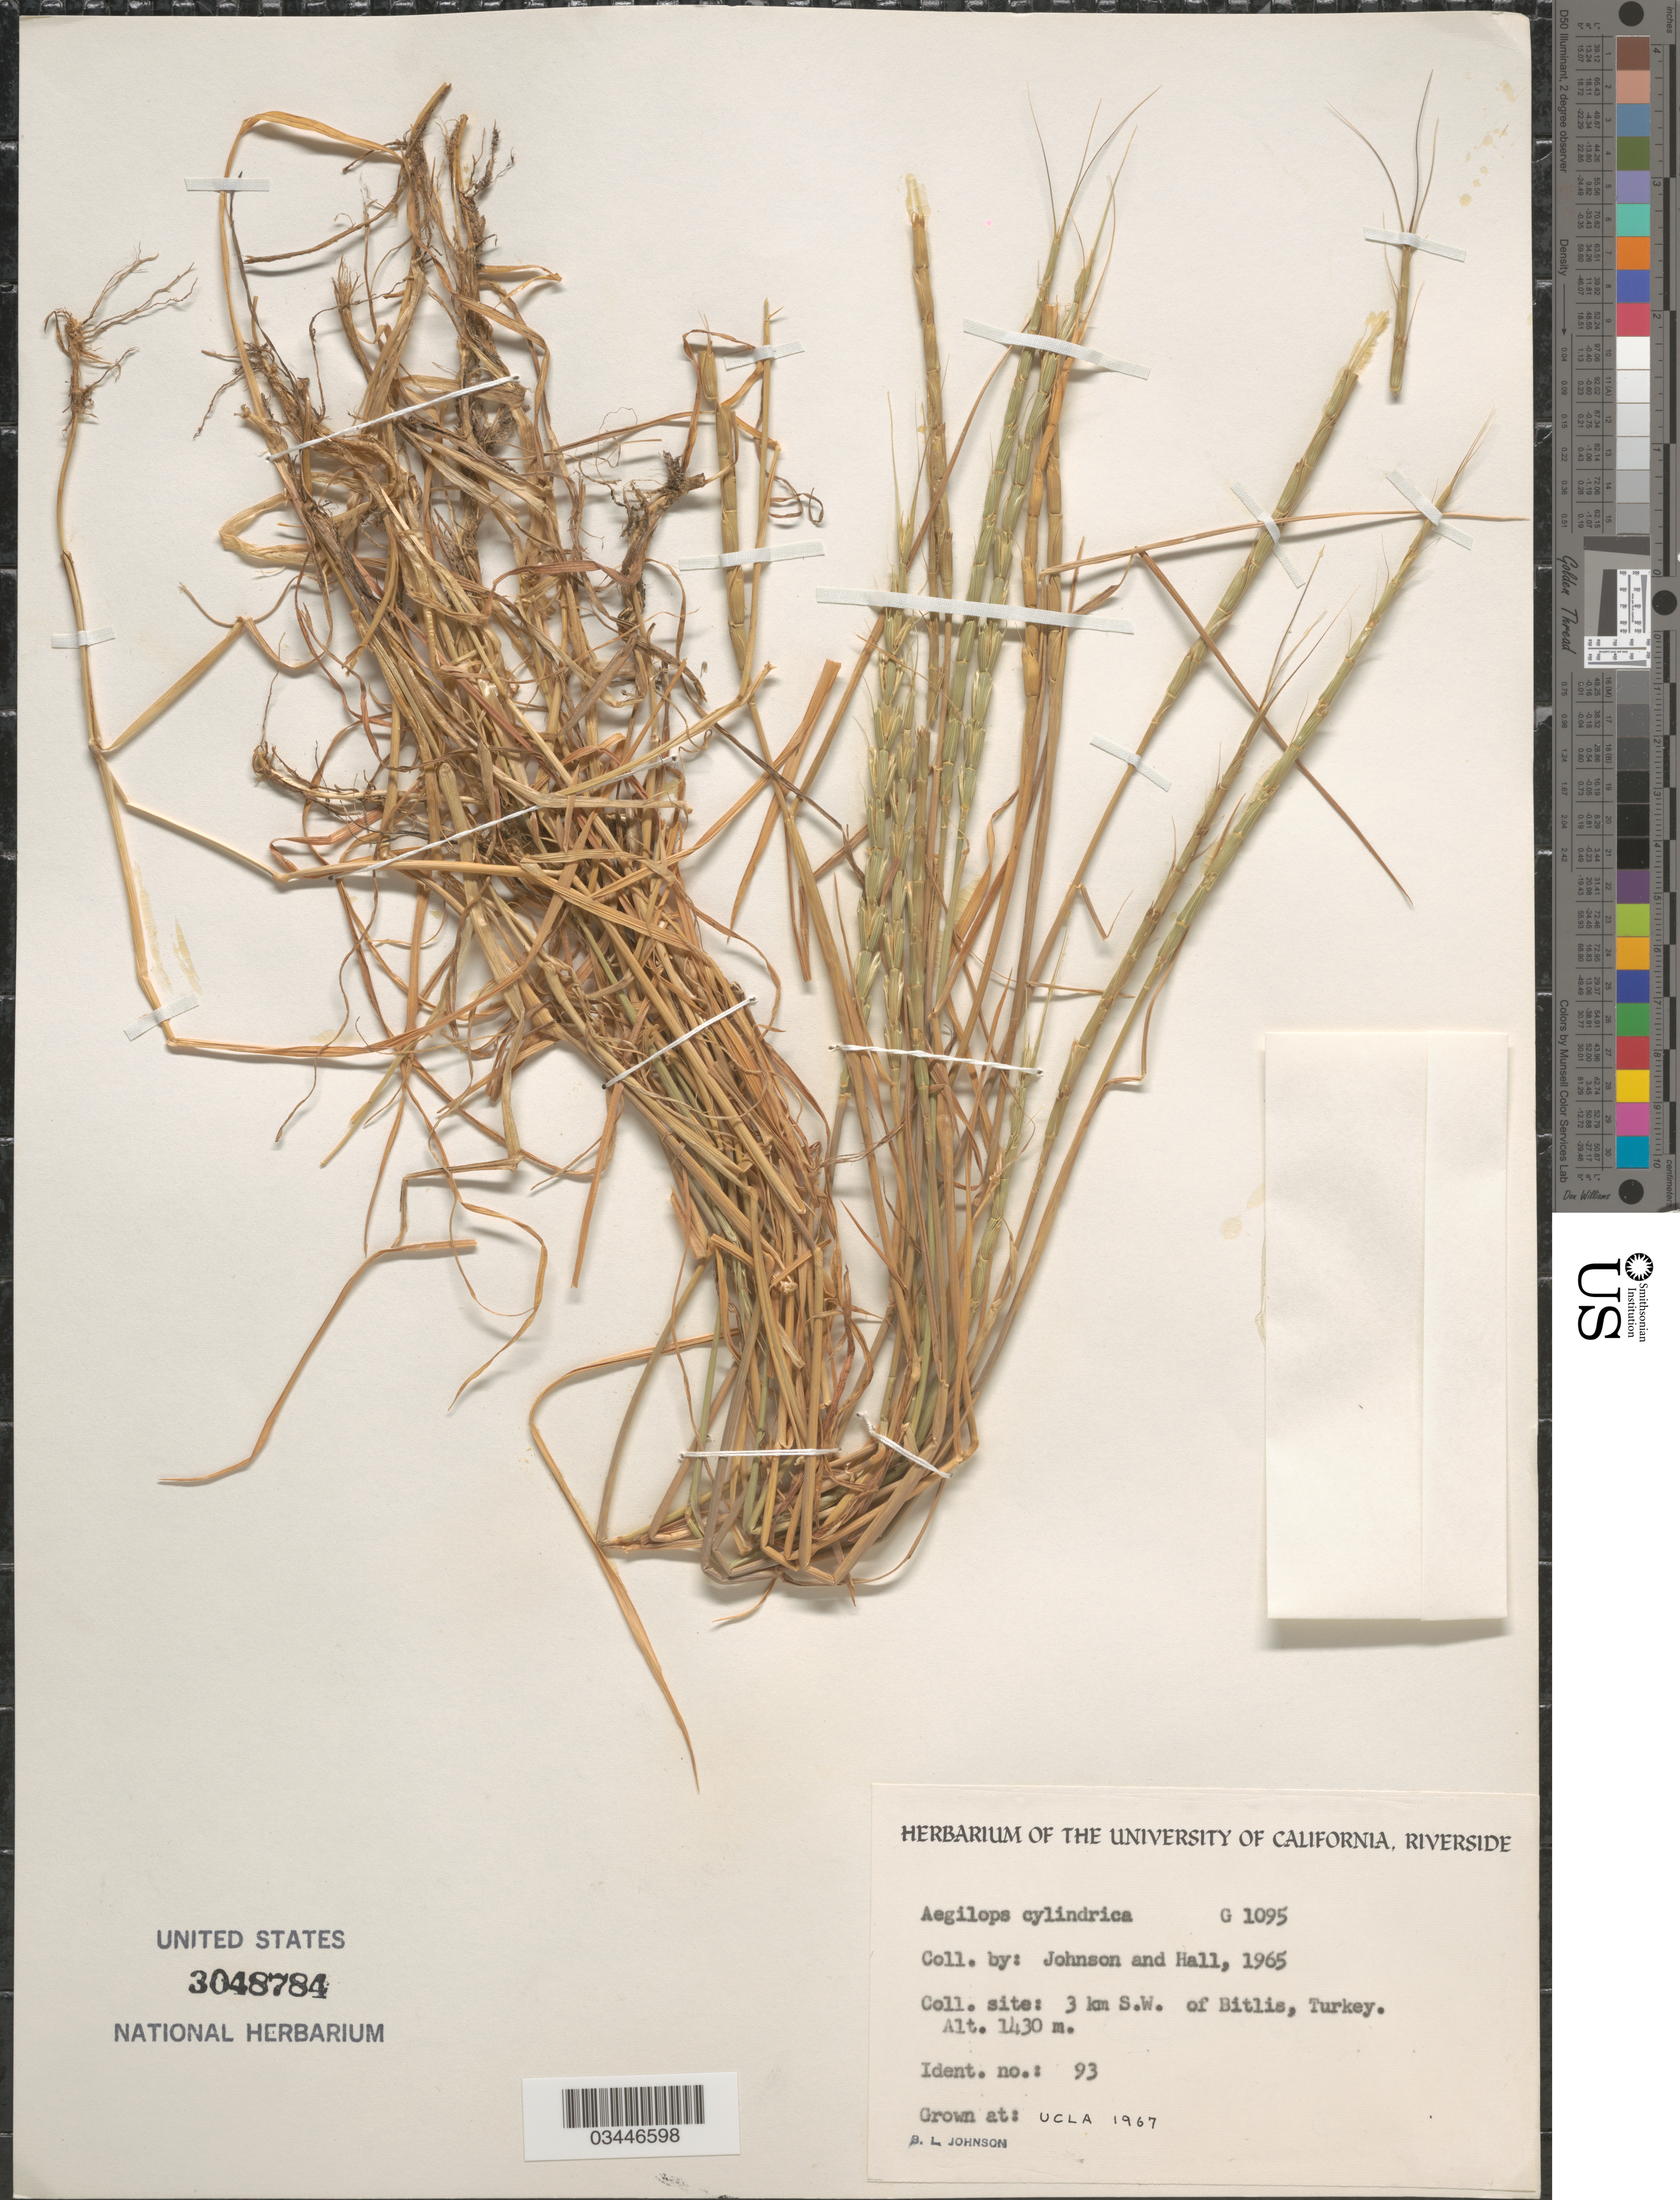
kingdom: Plantae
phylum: Tracheophyta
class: Liliopsida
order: Poales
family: Poaceae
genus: Aegilops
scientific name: Aegilops cylindrica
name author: Host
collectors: B. Johnson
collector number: G1095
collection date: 1967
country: United States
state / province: California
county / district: Los Angeles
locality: UCLA.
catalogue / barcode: US 3048784